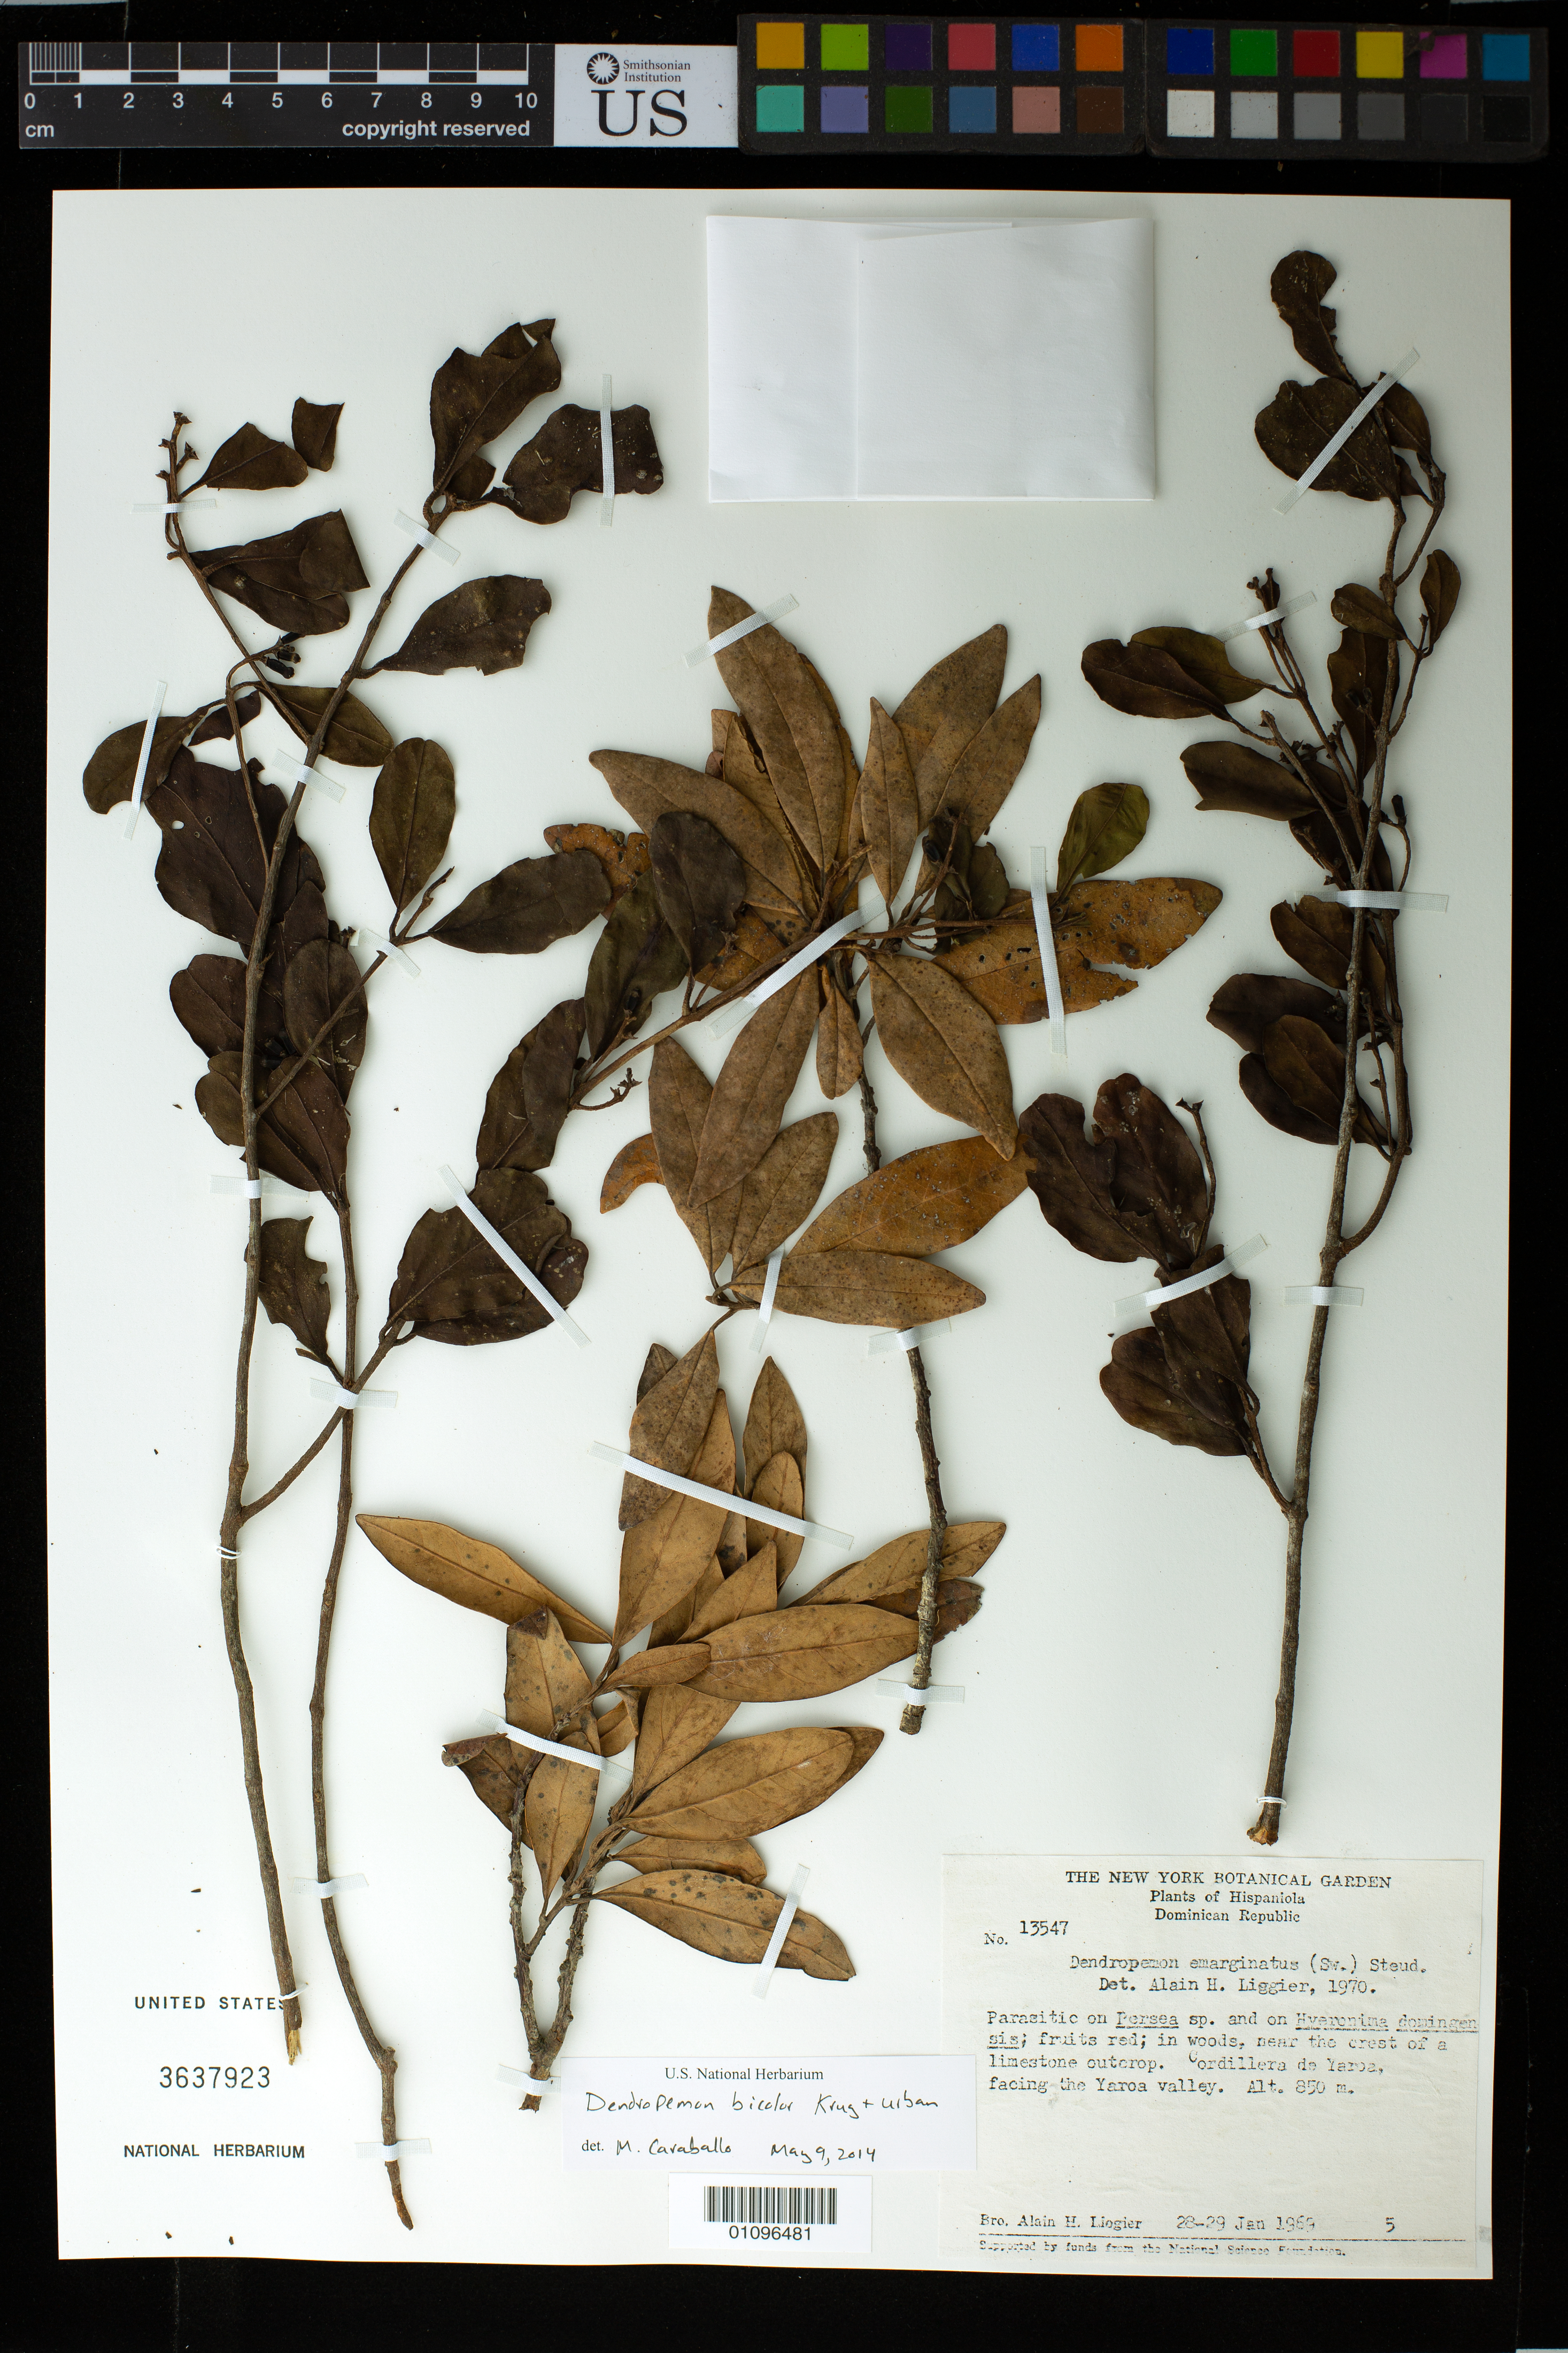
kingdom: Plantae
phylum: Tracheophyta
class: Magnoliopsida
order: Santalales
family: Loranthaceae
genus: Dendropemon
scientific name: Dendropemon bicolor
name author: Krug & Urb.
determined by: Caraballo-Ortiz, Marcos A., (MISS), University of Mississippi (UNITED STATES)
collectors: A. H. Liogier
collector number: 13547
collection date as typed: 28 Jan 1969 to 29 Jan 1969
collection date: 1969-01-28/1969-01-29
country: Dominican Republic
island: Hispaniola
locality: Cordillera de Yaroa, facing the Yaroa valley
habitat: In woods near crest of limestone outcrop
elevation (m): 850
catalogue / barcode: US 3637923